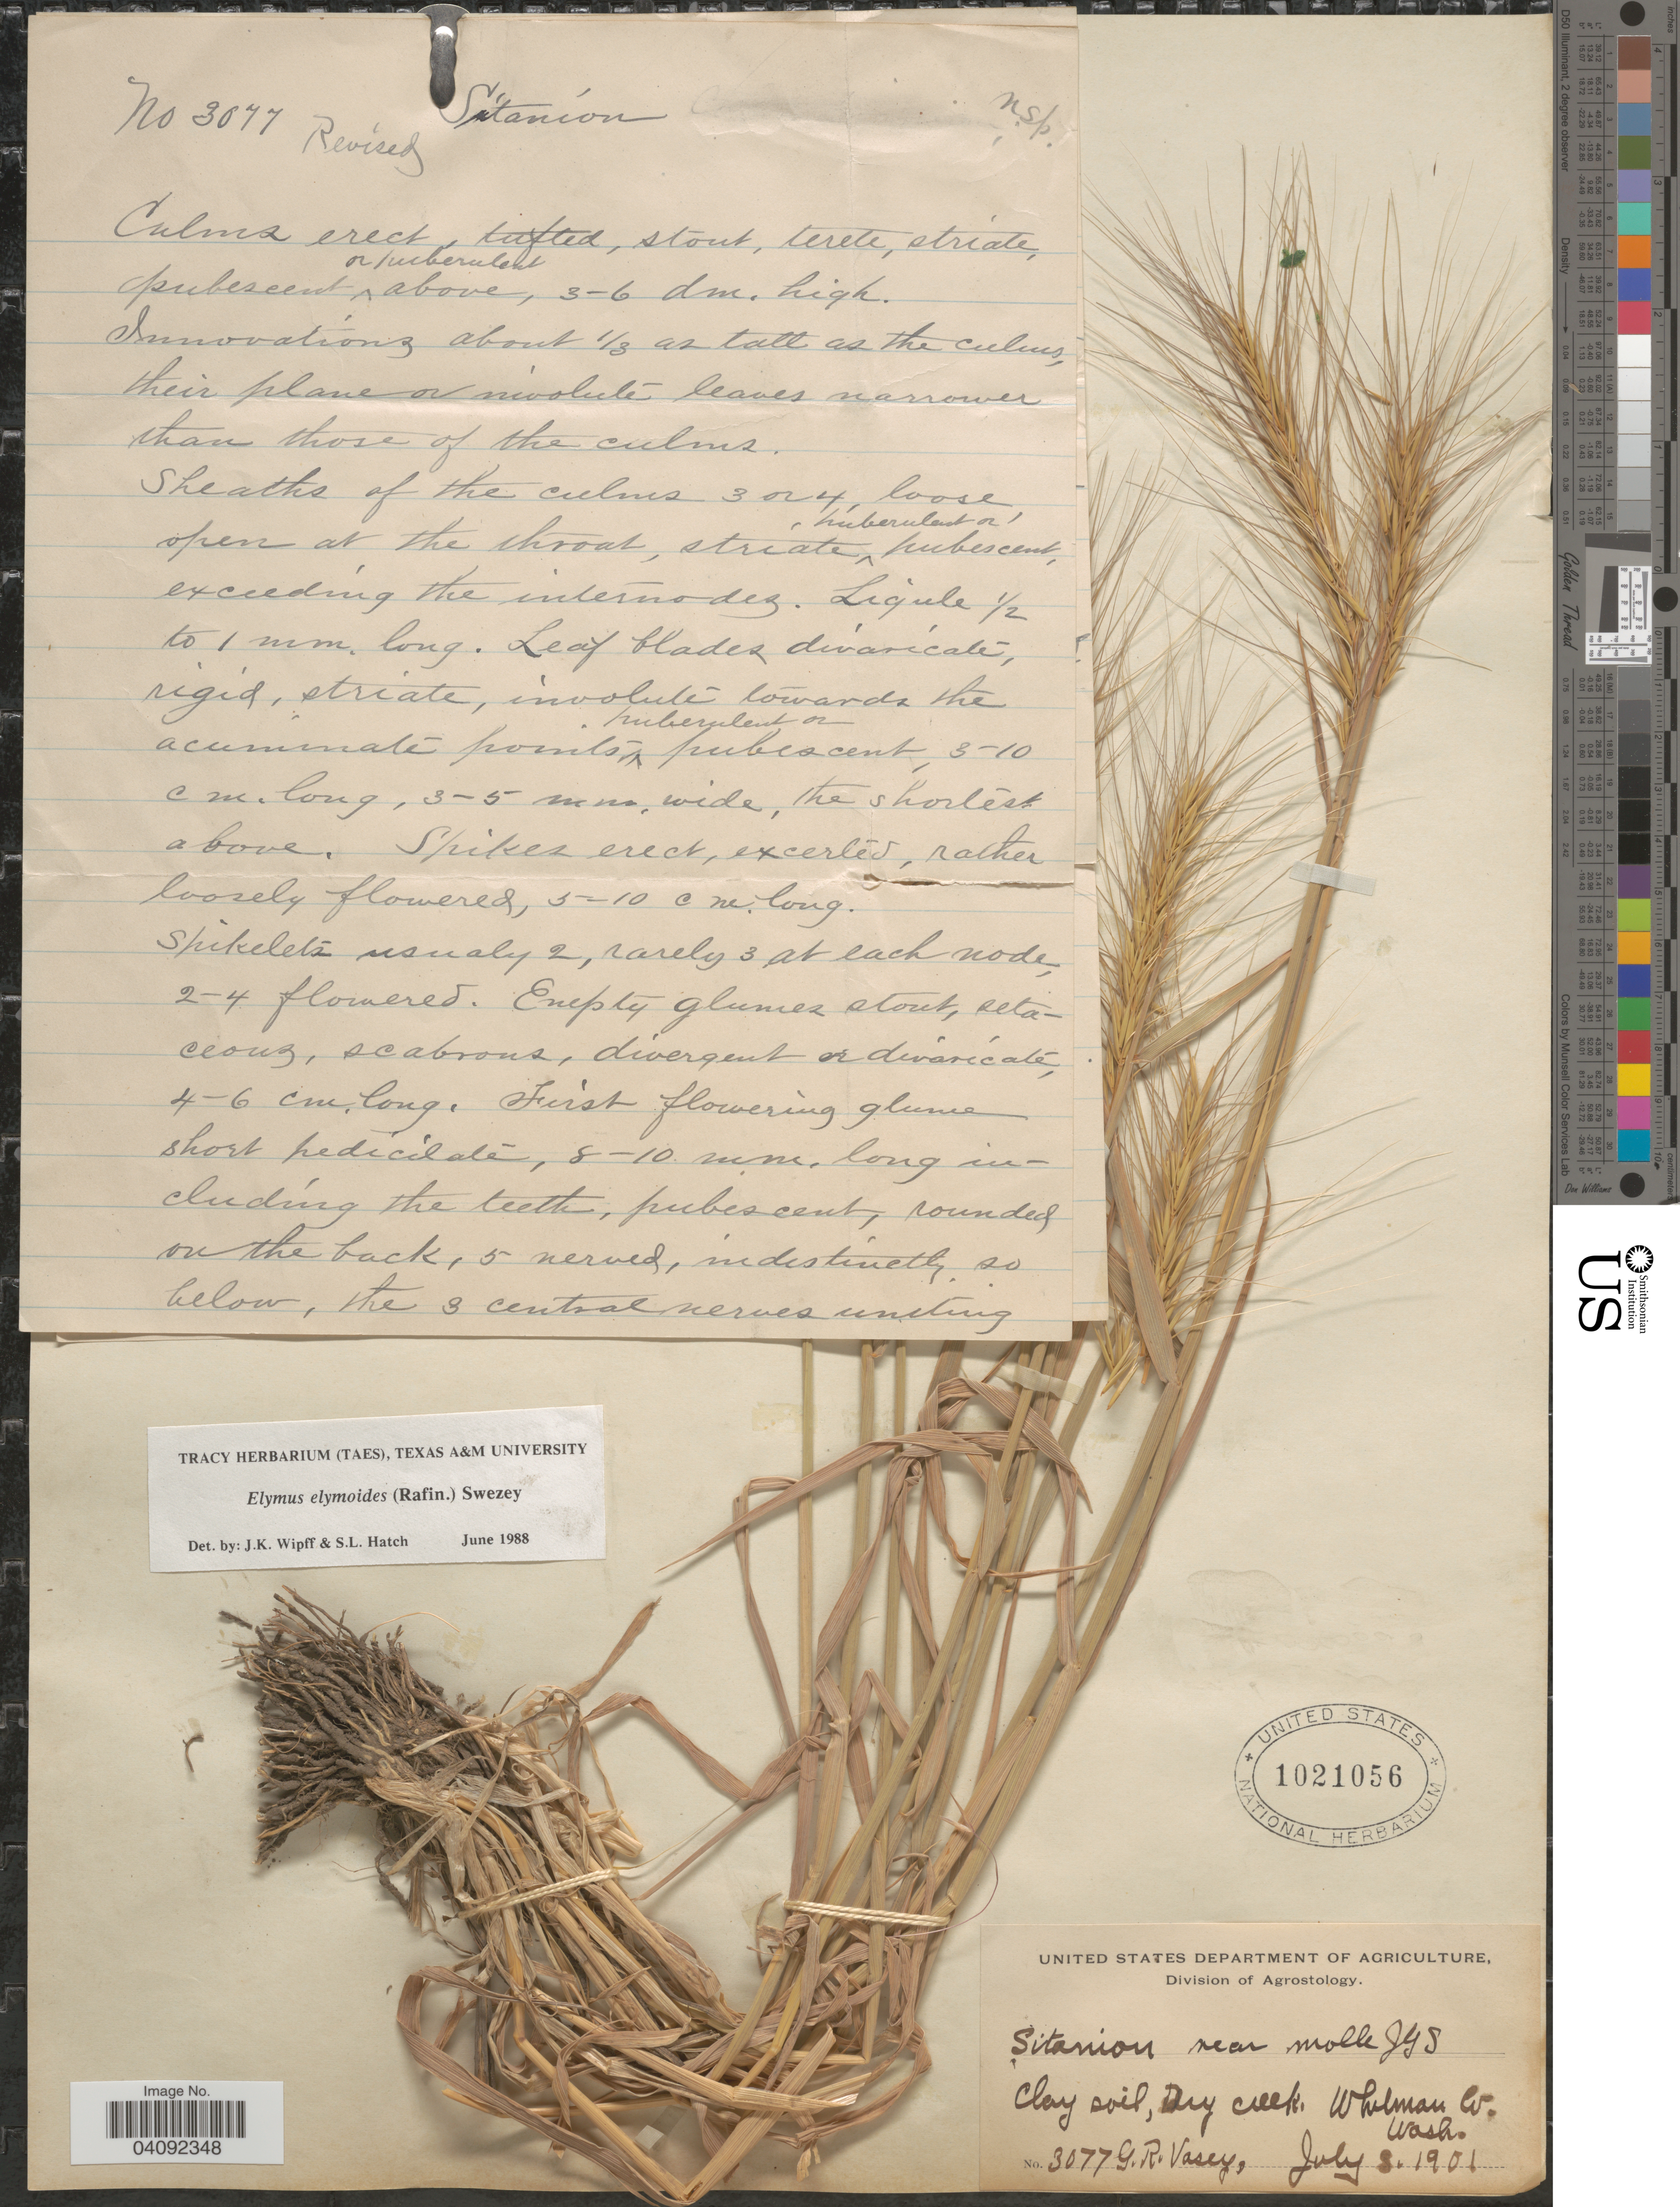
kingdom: Plantae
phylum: Tracheophyta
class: Liliopsida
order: Poales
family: Poaceae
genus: Elymus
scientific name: Elymus elymoides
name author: (Raf.) Swezey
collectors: G. R. Vasey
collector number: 3077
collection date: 1901-07-08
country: United States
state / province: Washington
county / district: Whitman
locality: Clay soil, Dry creek. Whitman Co.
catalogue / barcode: US 1021056